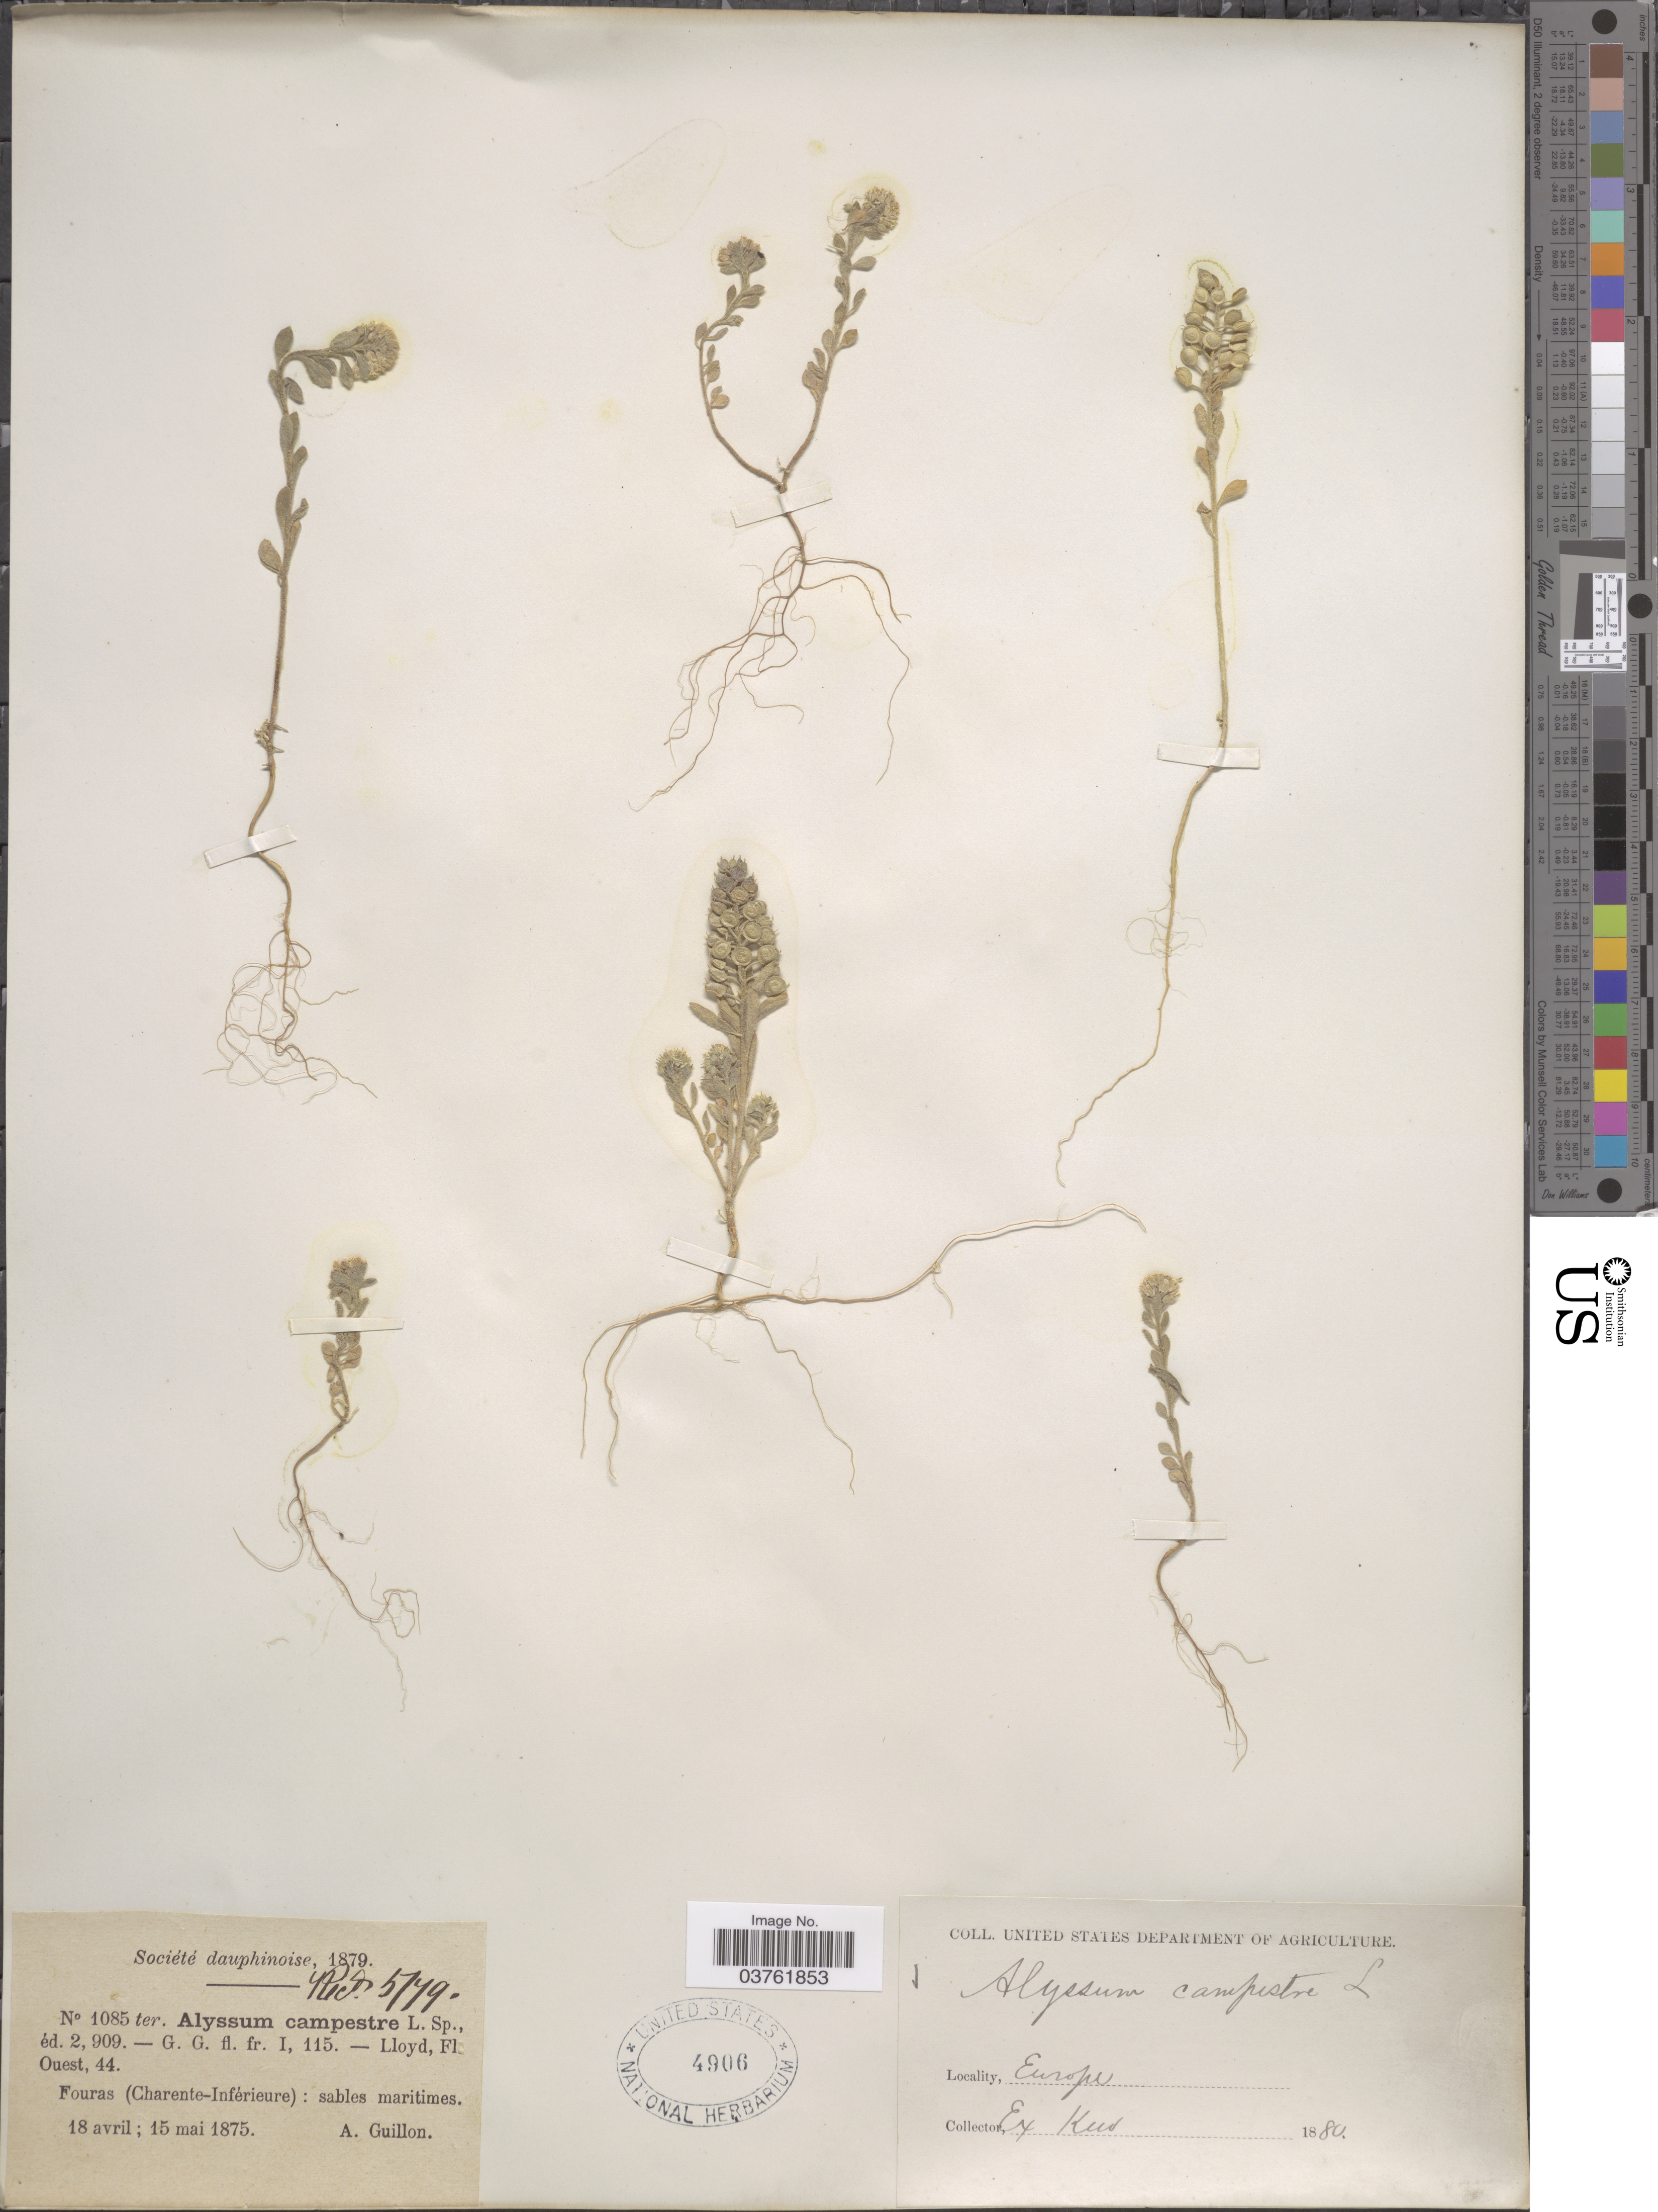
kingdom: Plantae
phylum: Tracheophyta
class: Magnoliopsida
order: Brassicales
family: Brassicaceae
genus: Alyssum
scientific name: Alyssum campestre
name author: (L.) L.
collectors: A. Guillon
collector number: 1085 ter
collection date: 1875-04-18/1875-05-15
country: France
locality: Fouras (Charente-Inférieure): sables maritimes. Europe.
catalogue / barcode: US 4906